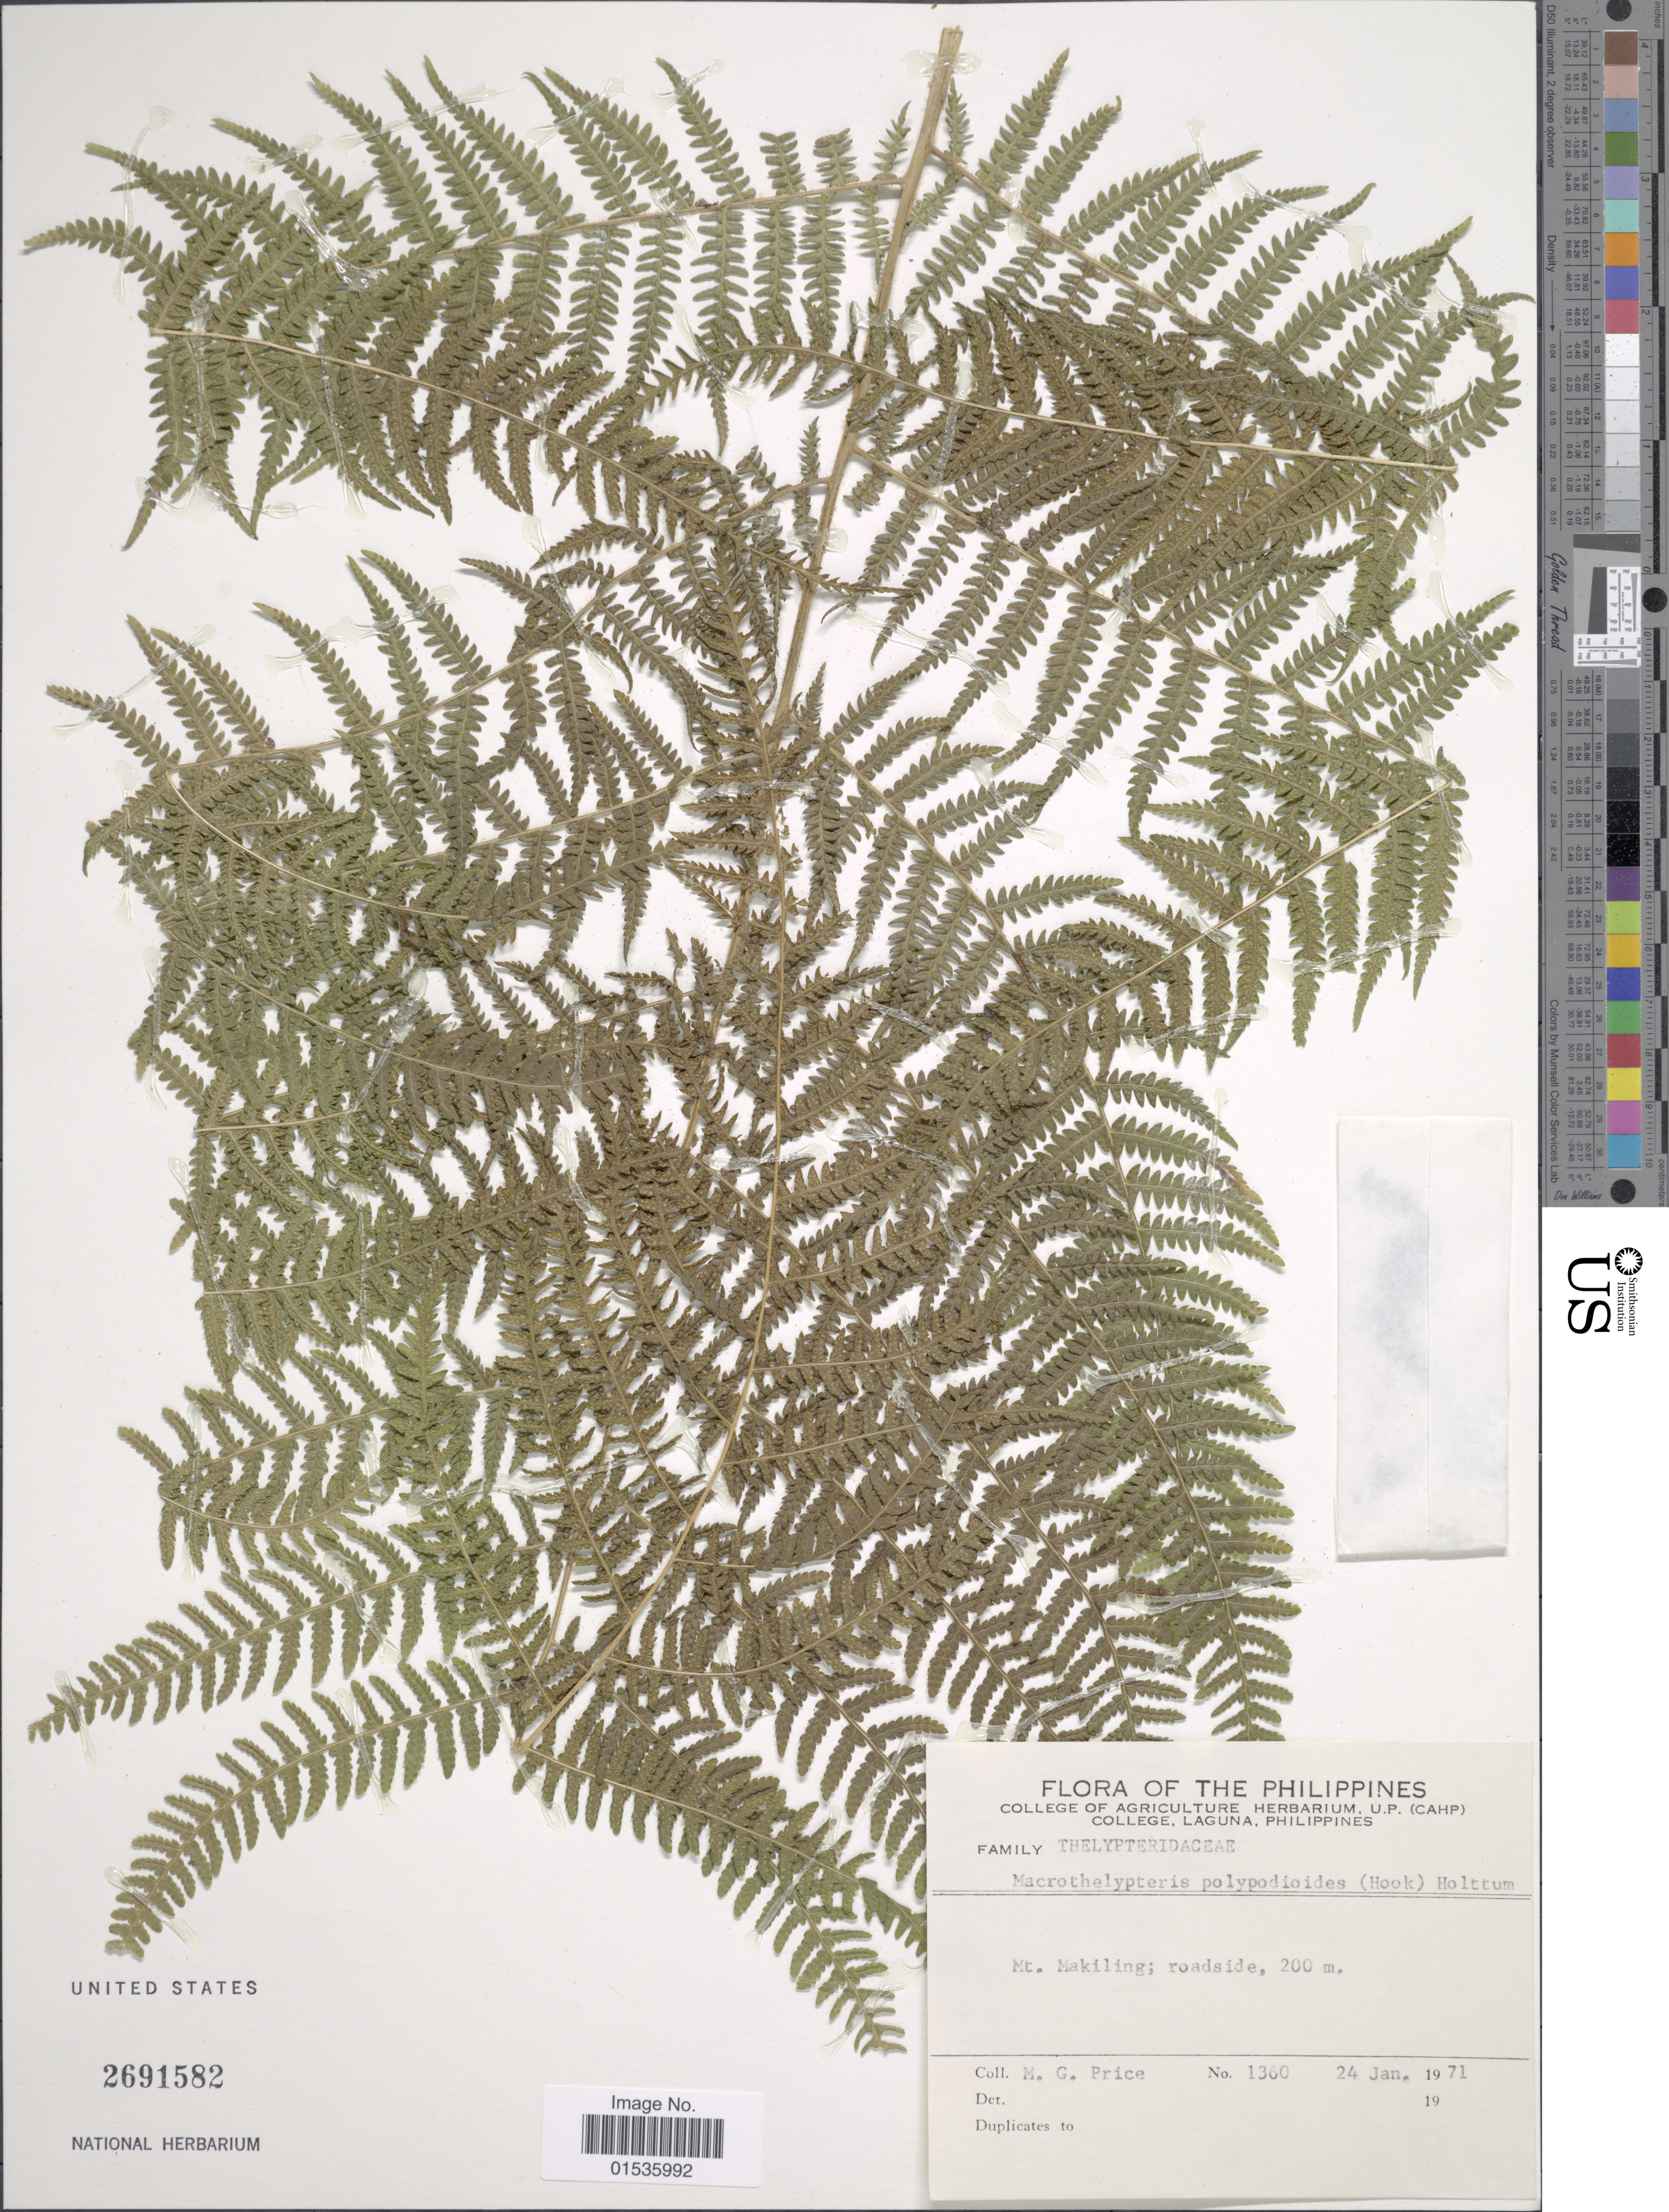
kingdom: Plantae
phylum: Tracheophyta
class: Polypodiopsida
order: Polypodiales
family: Thelypteridaceae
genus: Macrothelypteris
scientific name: Macrothelypteris polypodioides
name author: (Hook.) Holttum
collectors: M. G. Price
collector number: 1360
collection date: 1971-01-24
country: Philippines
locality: Philippines, Mt. Makiling; roadside.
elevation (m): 200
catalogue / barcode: US 2691582